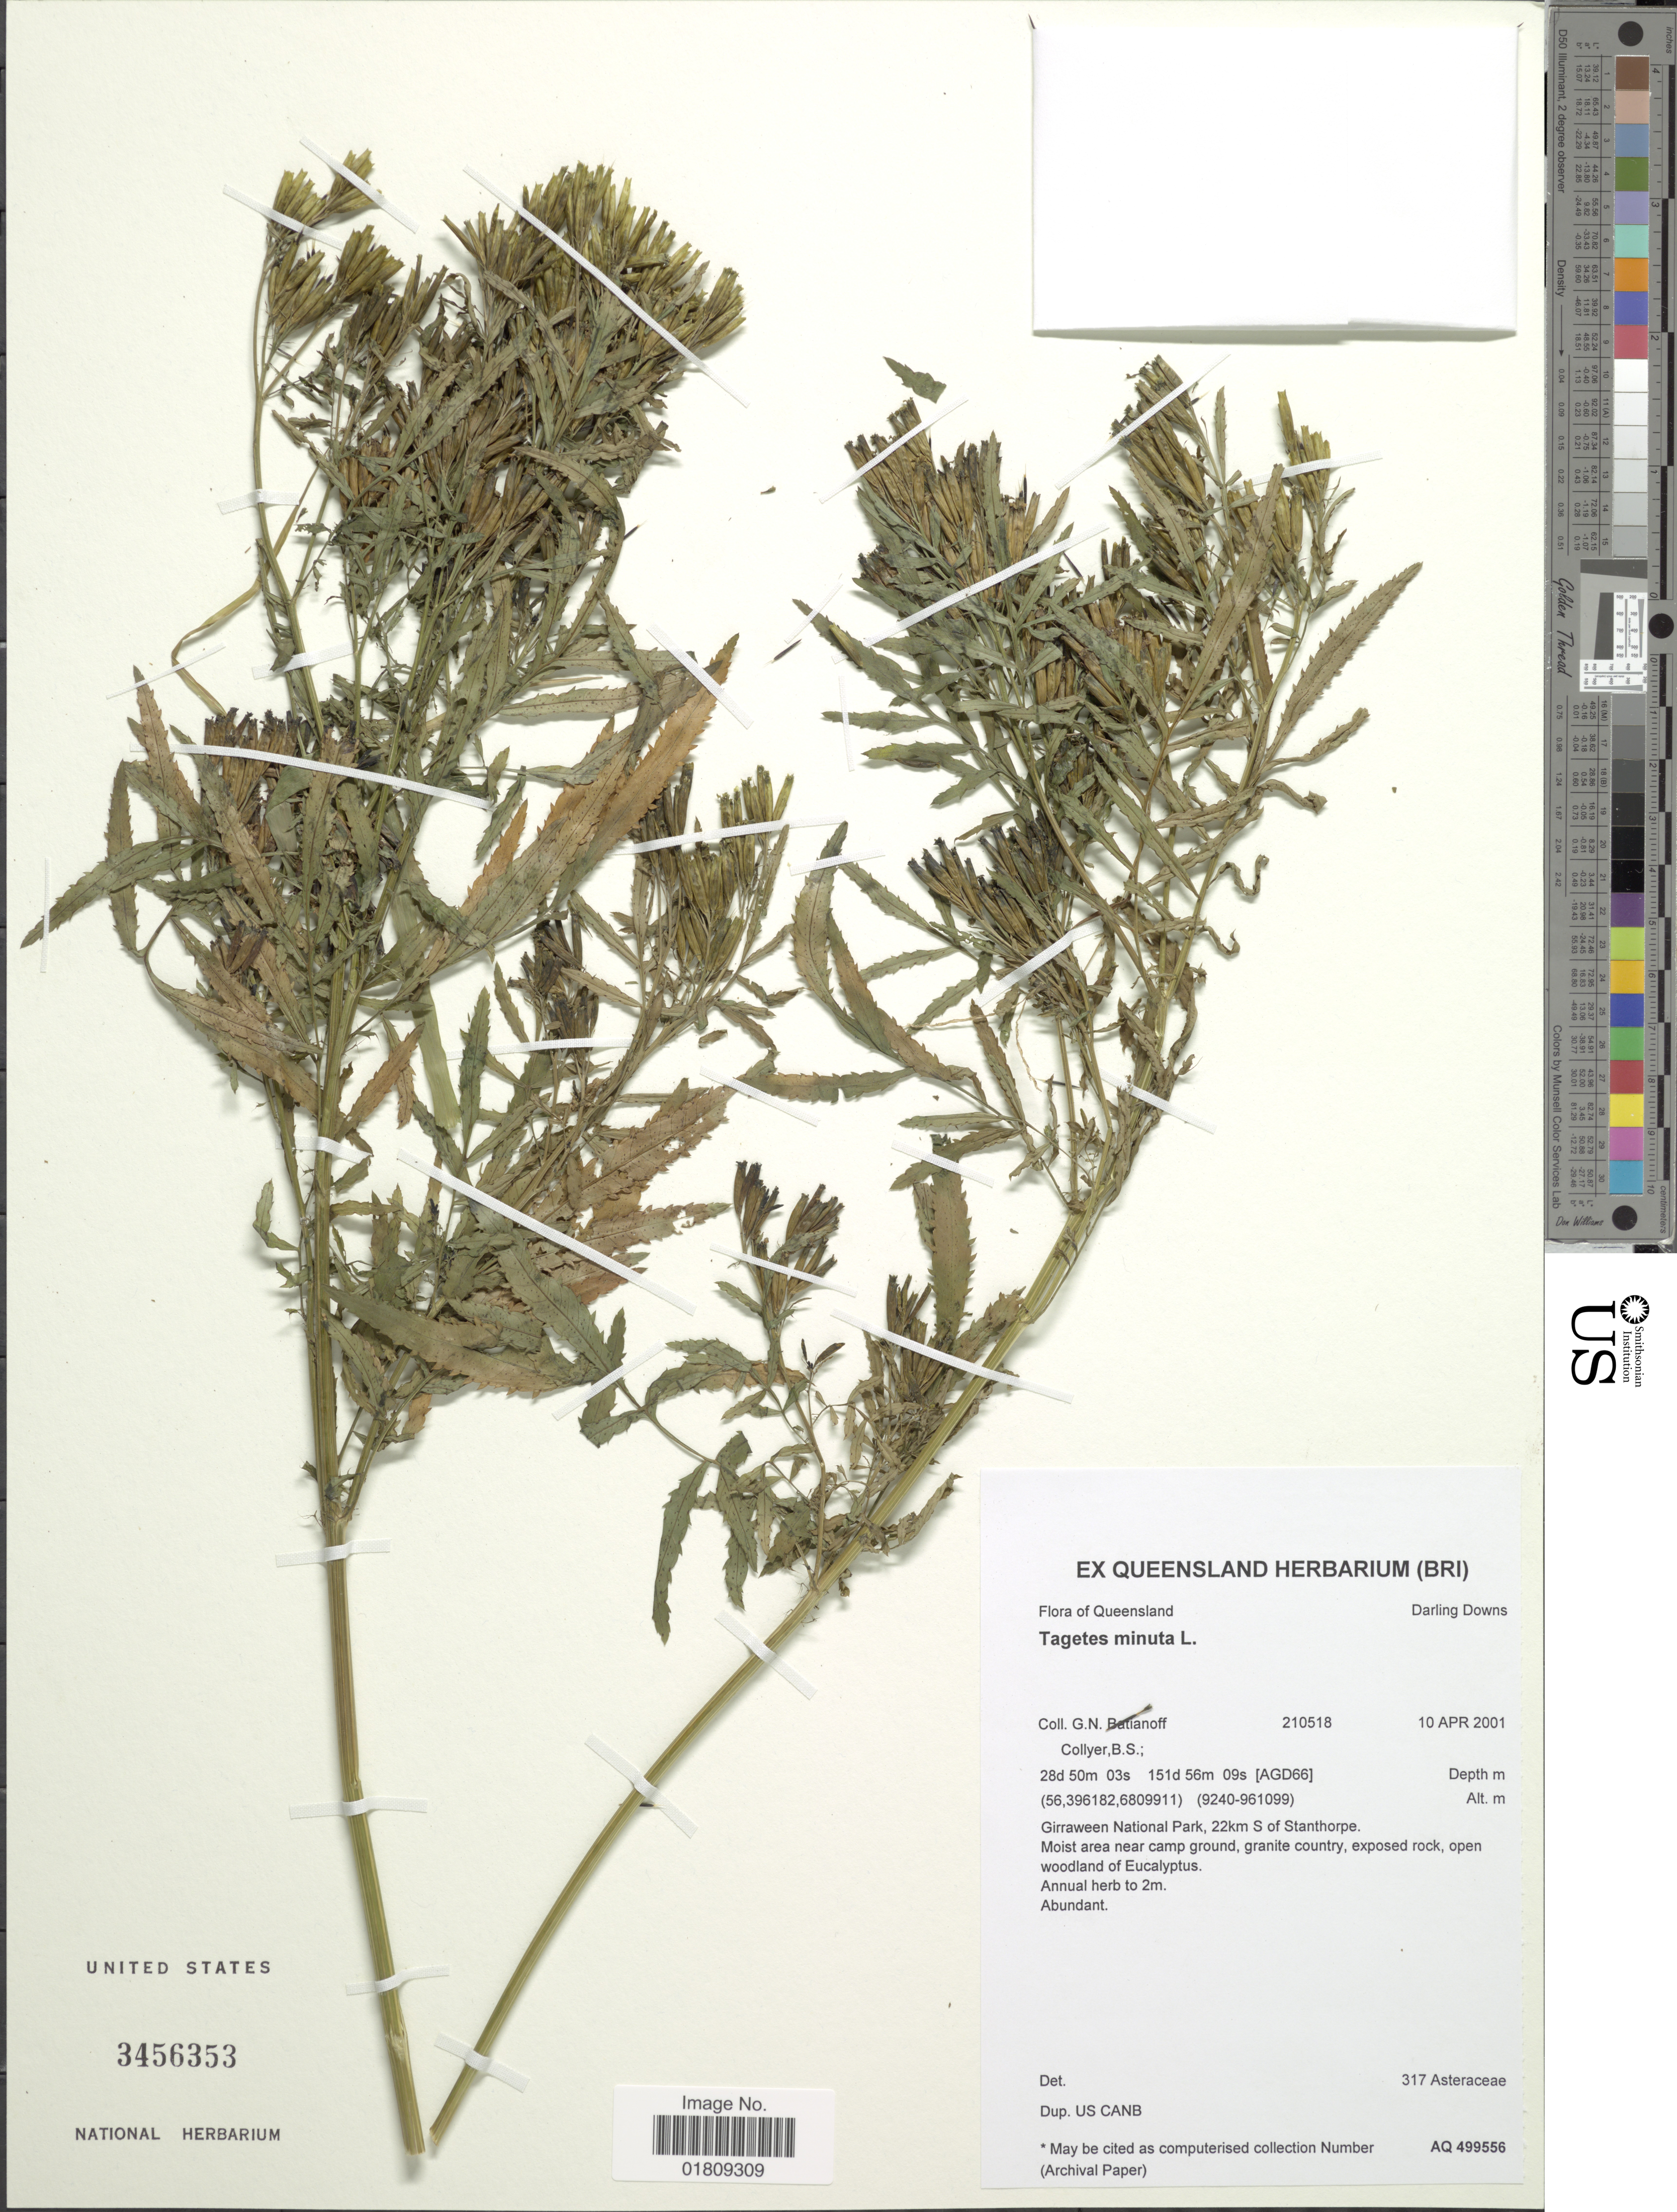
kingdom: Plantae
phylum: Tracheophyta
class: Magnoliopsida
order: Asterales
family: Asteraceae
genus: Tagetes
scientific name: Tagetes minuta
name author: L.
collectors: G. Batianoff & B. Collyer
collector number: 210518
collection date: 2001-04-10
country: Australia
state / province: Queensland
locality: Darling Downs, Girraween National Park, 22 km S of Stanthorpe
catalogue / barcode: US 3456353